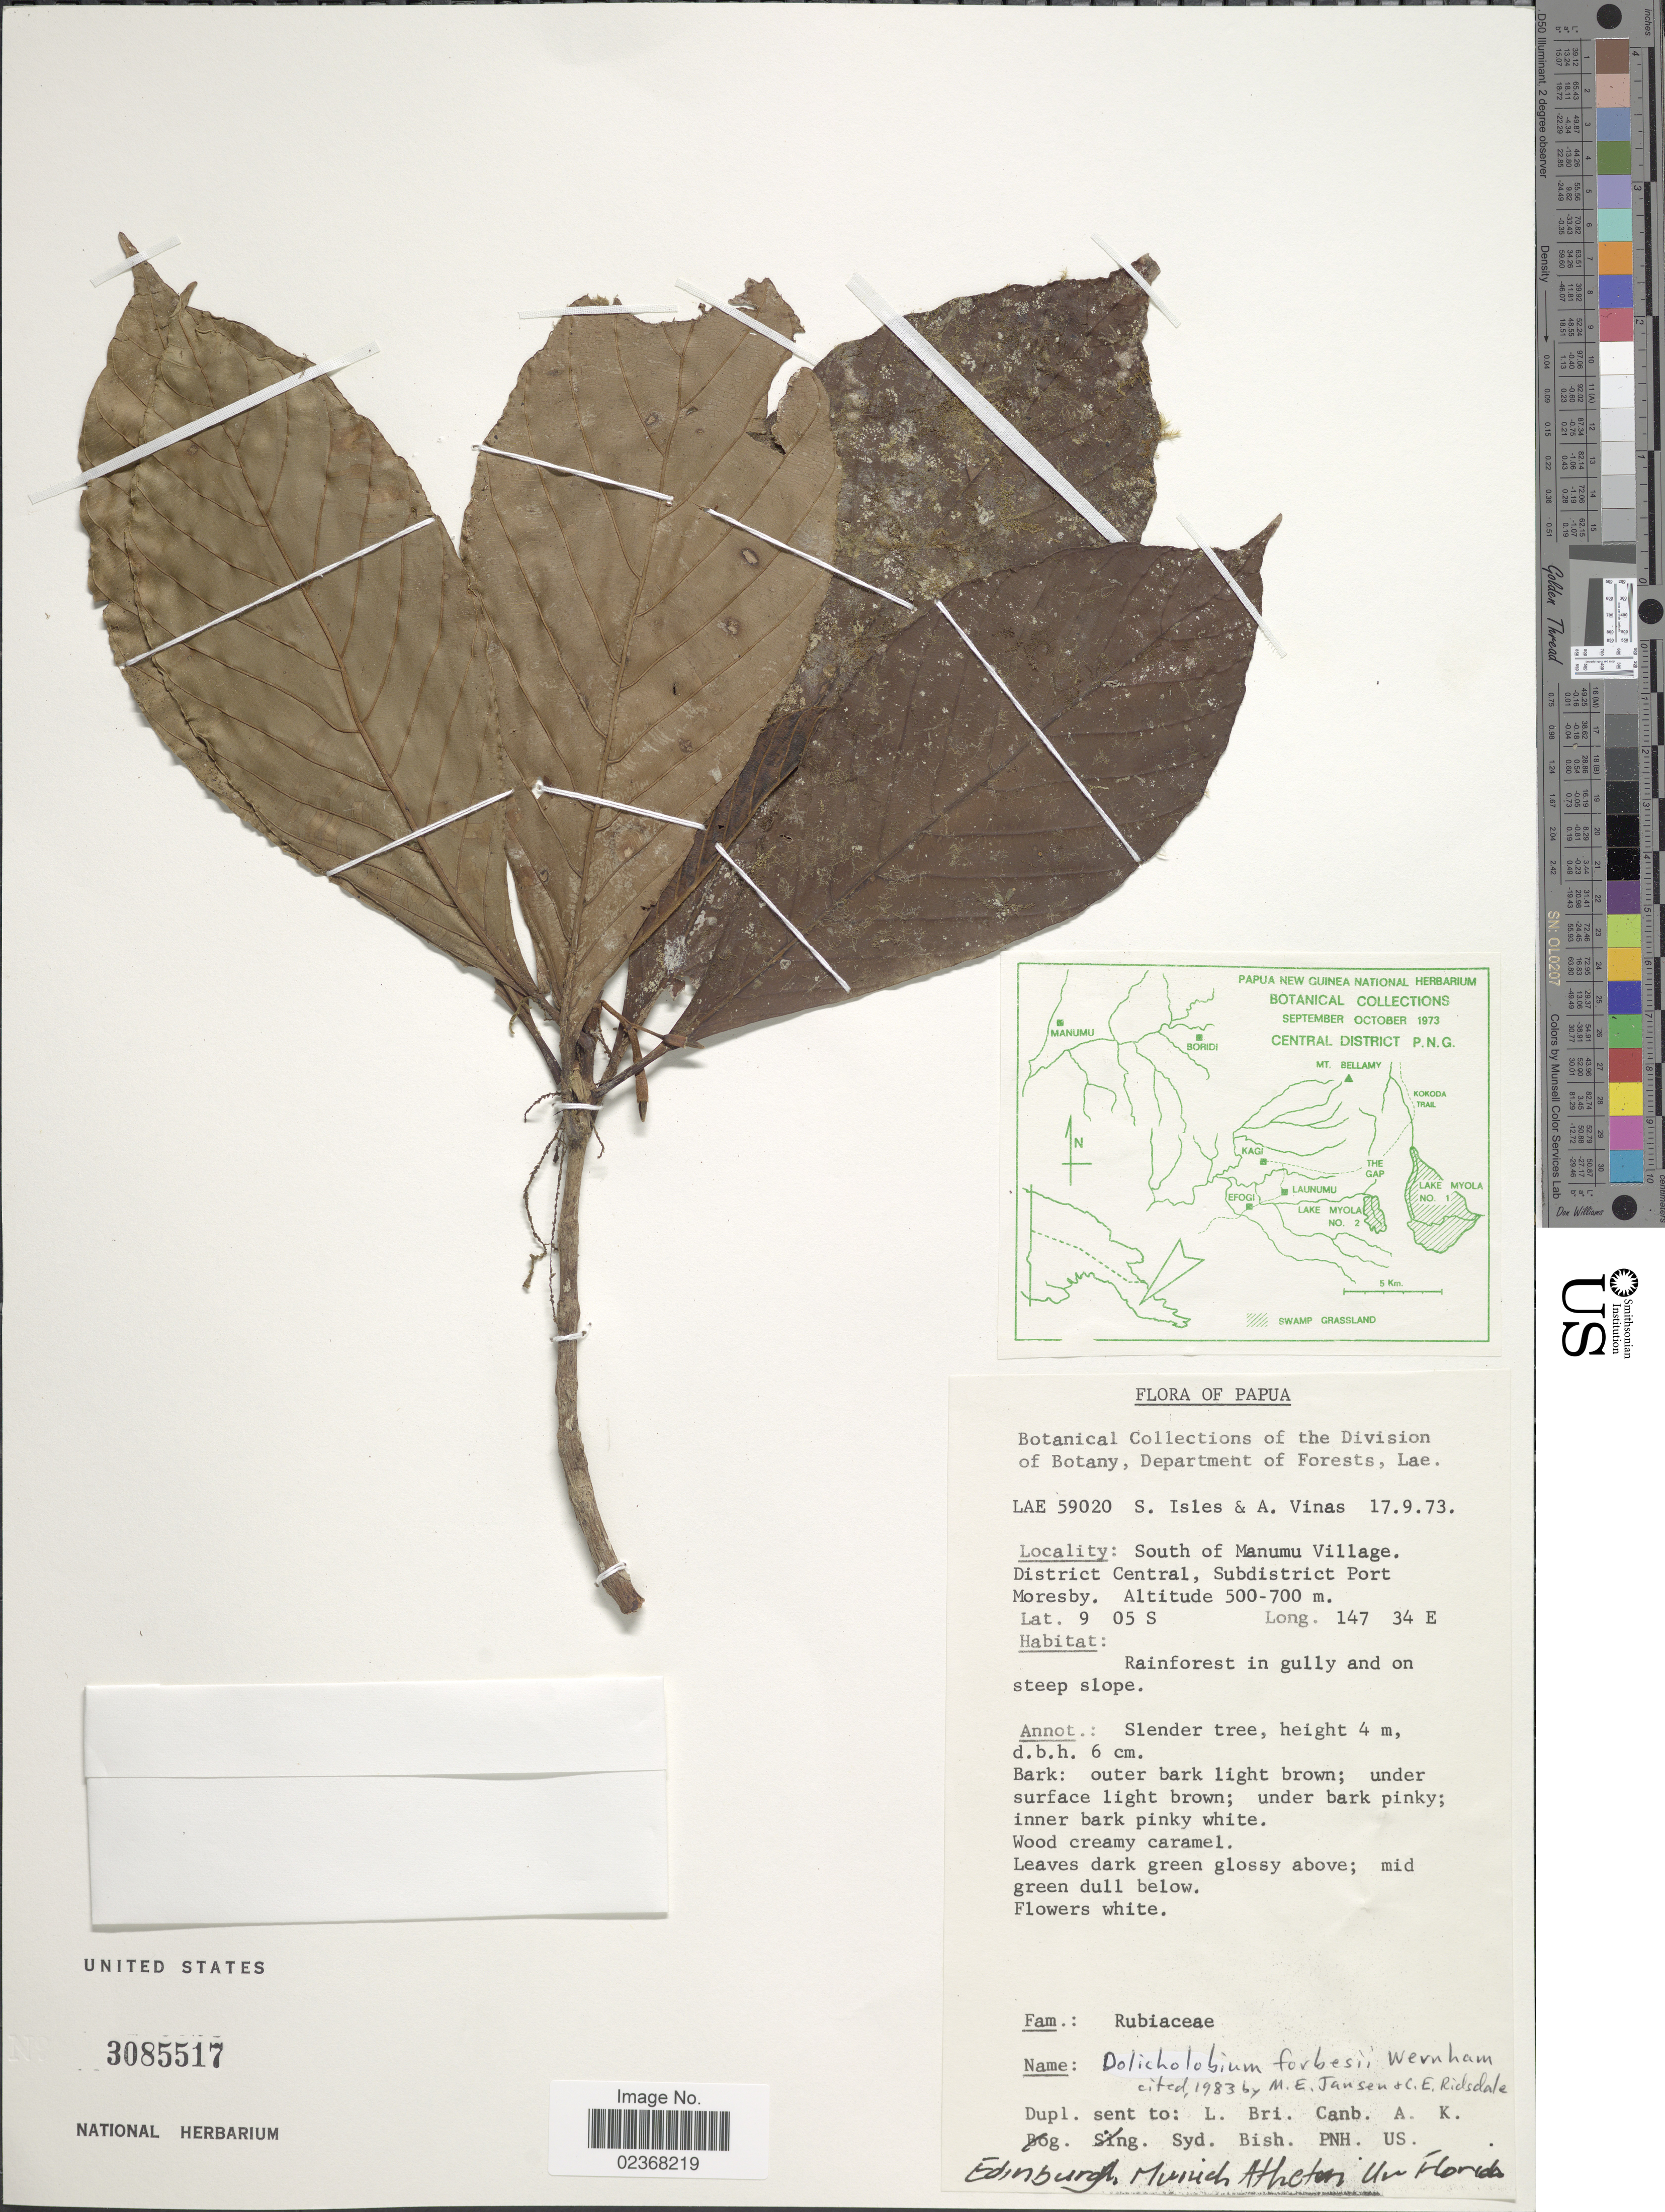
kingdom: Plantae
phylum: Tracheophyta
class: Magnoliopsida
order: Gentianales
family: Rubiaceae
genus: Dolicholobium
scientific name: Dolicholobium forbesii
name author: Wernham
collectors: S. Isles & A. Vinas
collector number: LAE 59020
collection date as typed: Transcribed d/m/y: 17/9/73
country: Papua New Guinea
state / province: Central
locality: Papua, South of Manumu village, District Central, Subdistrict Port <oresby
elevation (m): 500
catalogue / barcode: US 3085517